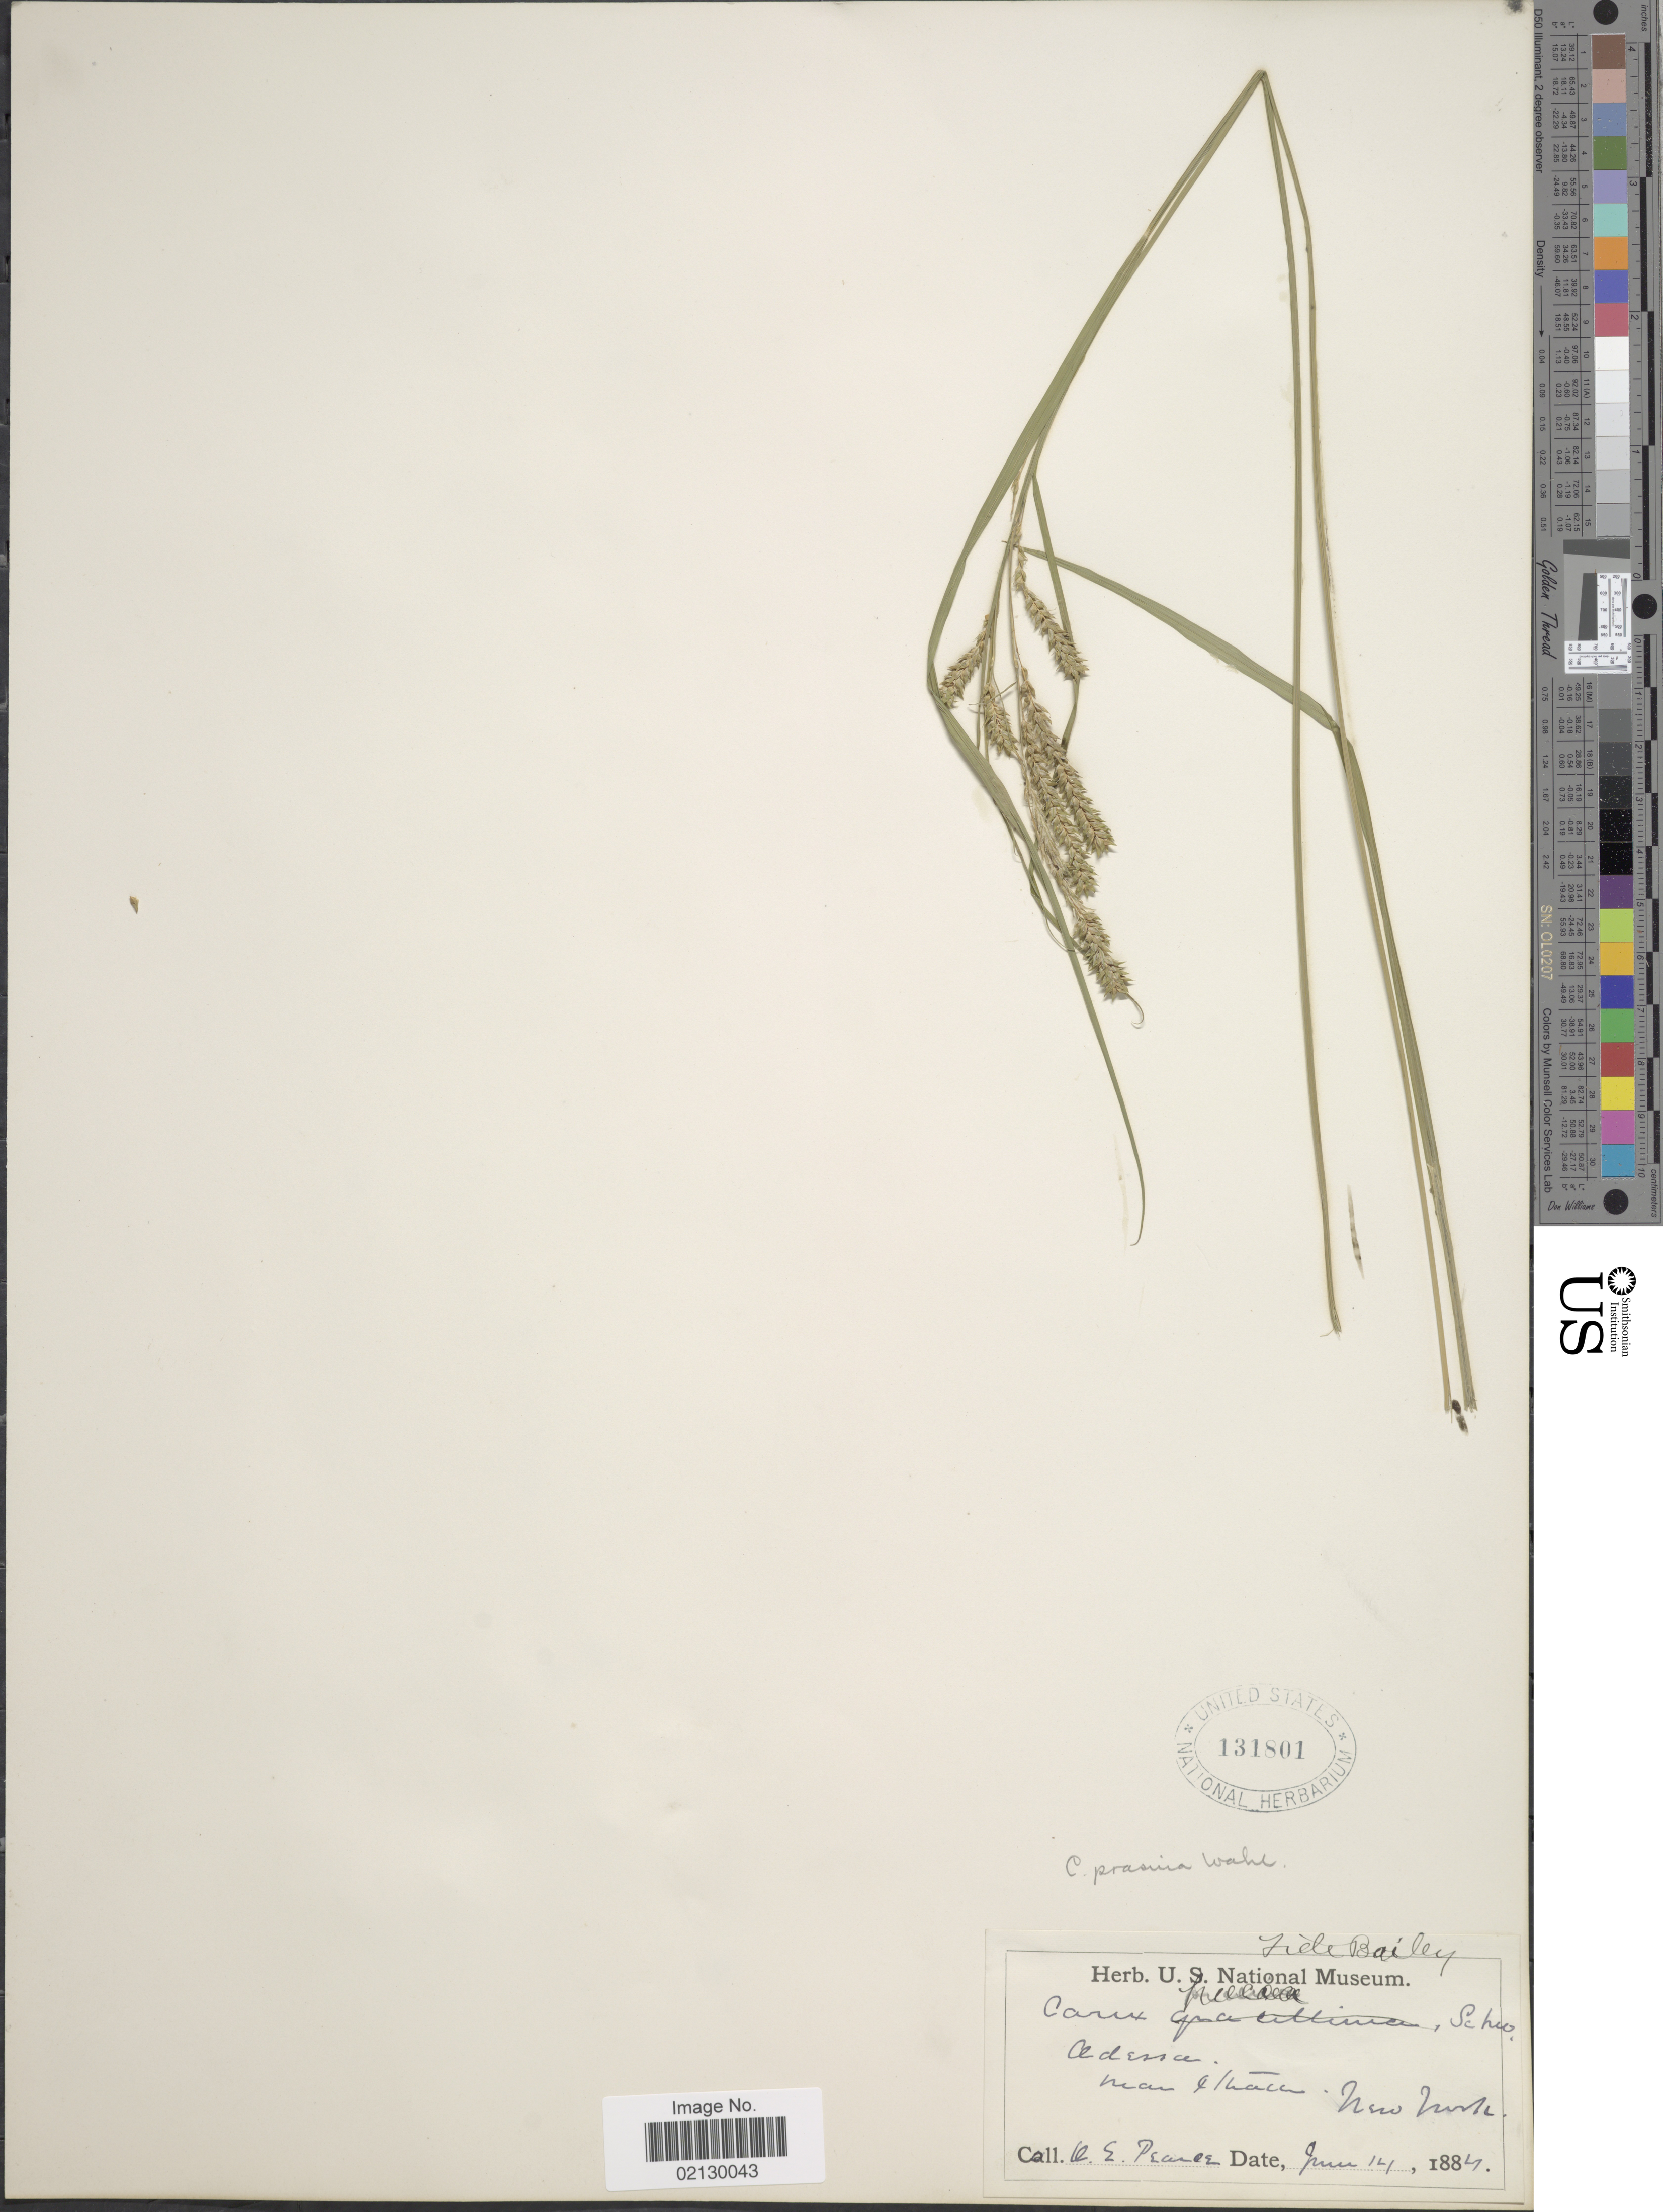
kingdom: Plantae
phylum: Tracheophyta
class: Liliopsida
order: Poales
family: Cyperaceae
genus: Carex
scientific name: Carex prasina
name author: Wahlenb.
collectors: O. E. Pearce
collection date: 1884-06-14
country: United States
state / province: New York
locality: Adence, near Ithaca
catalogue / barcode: US 131801